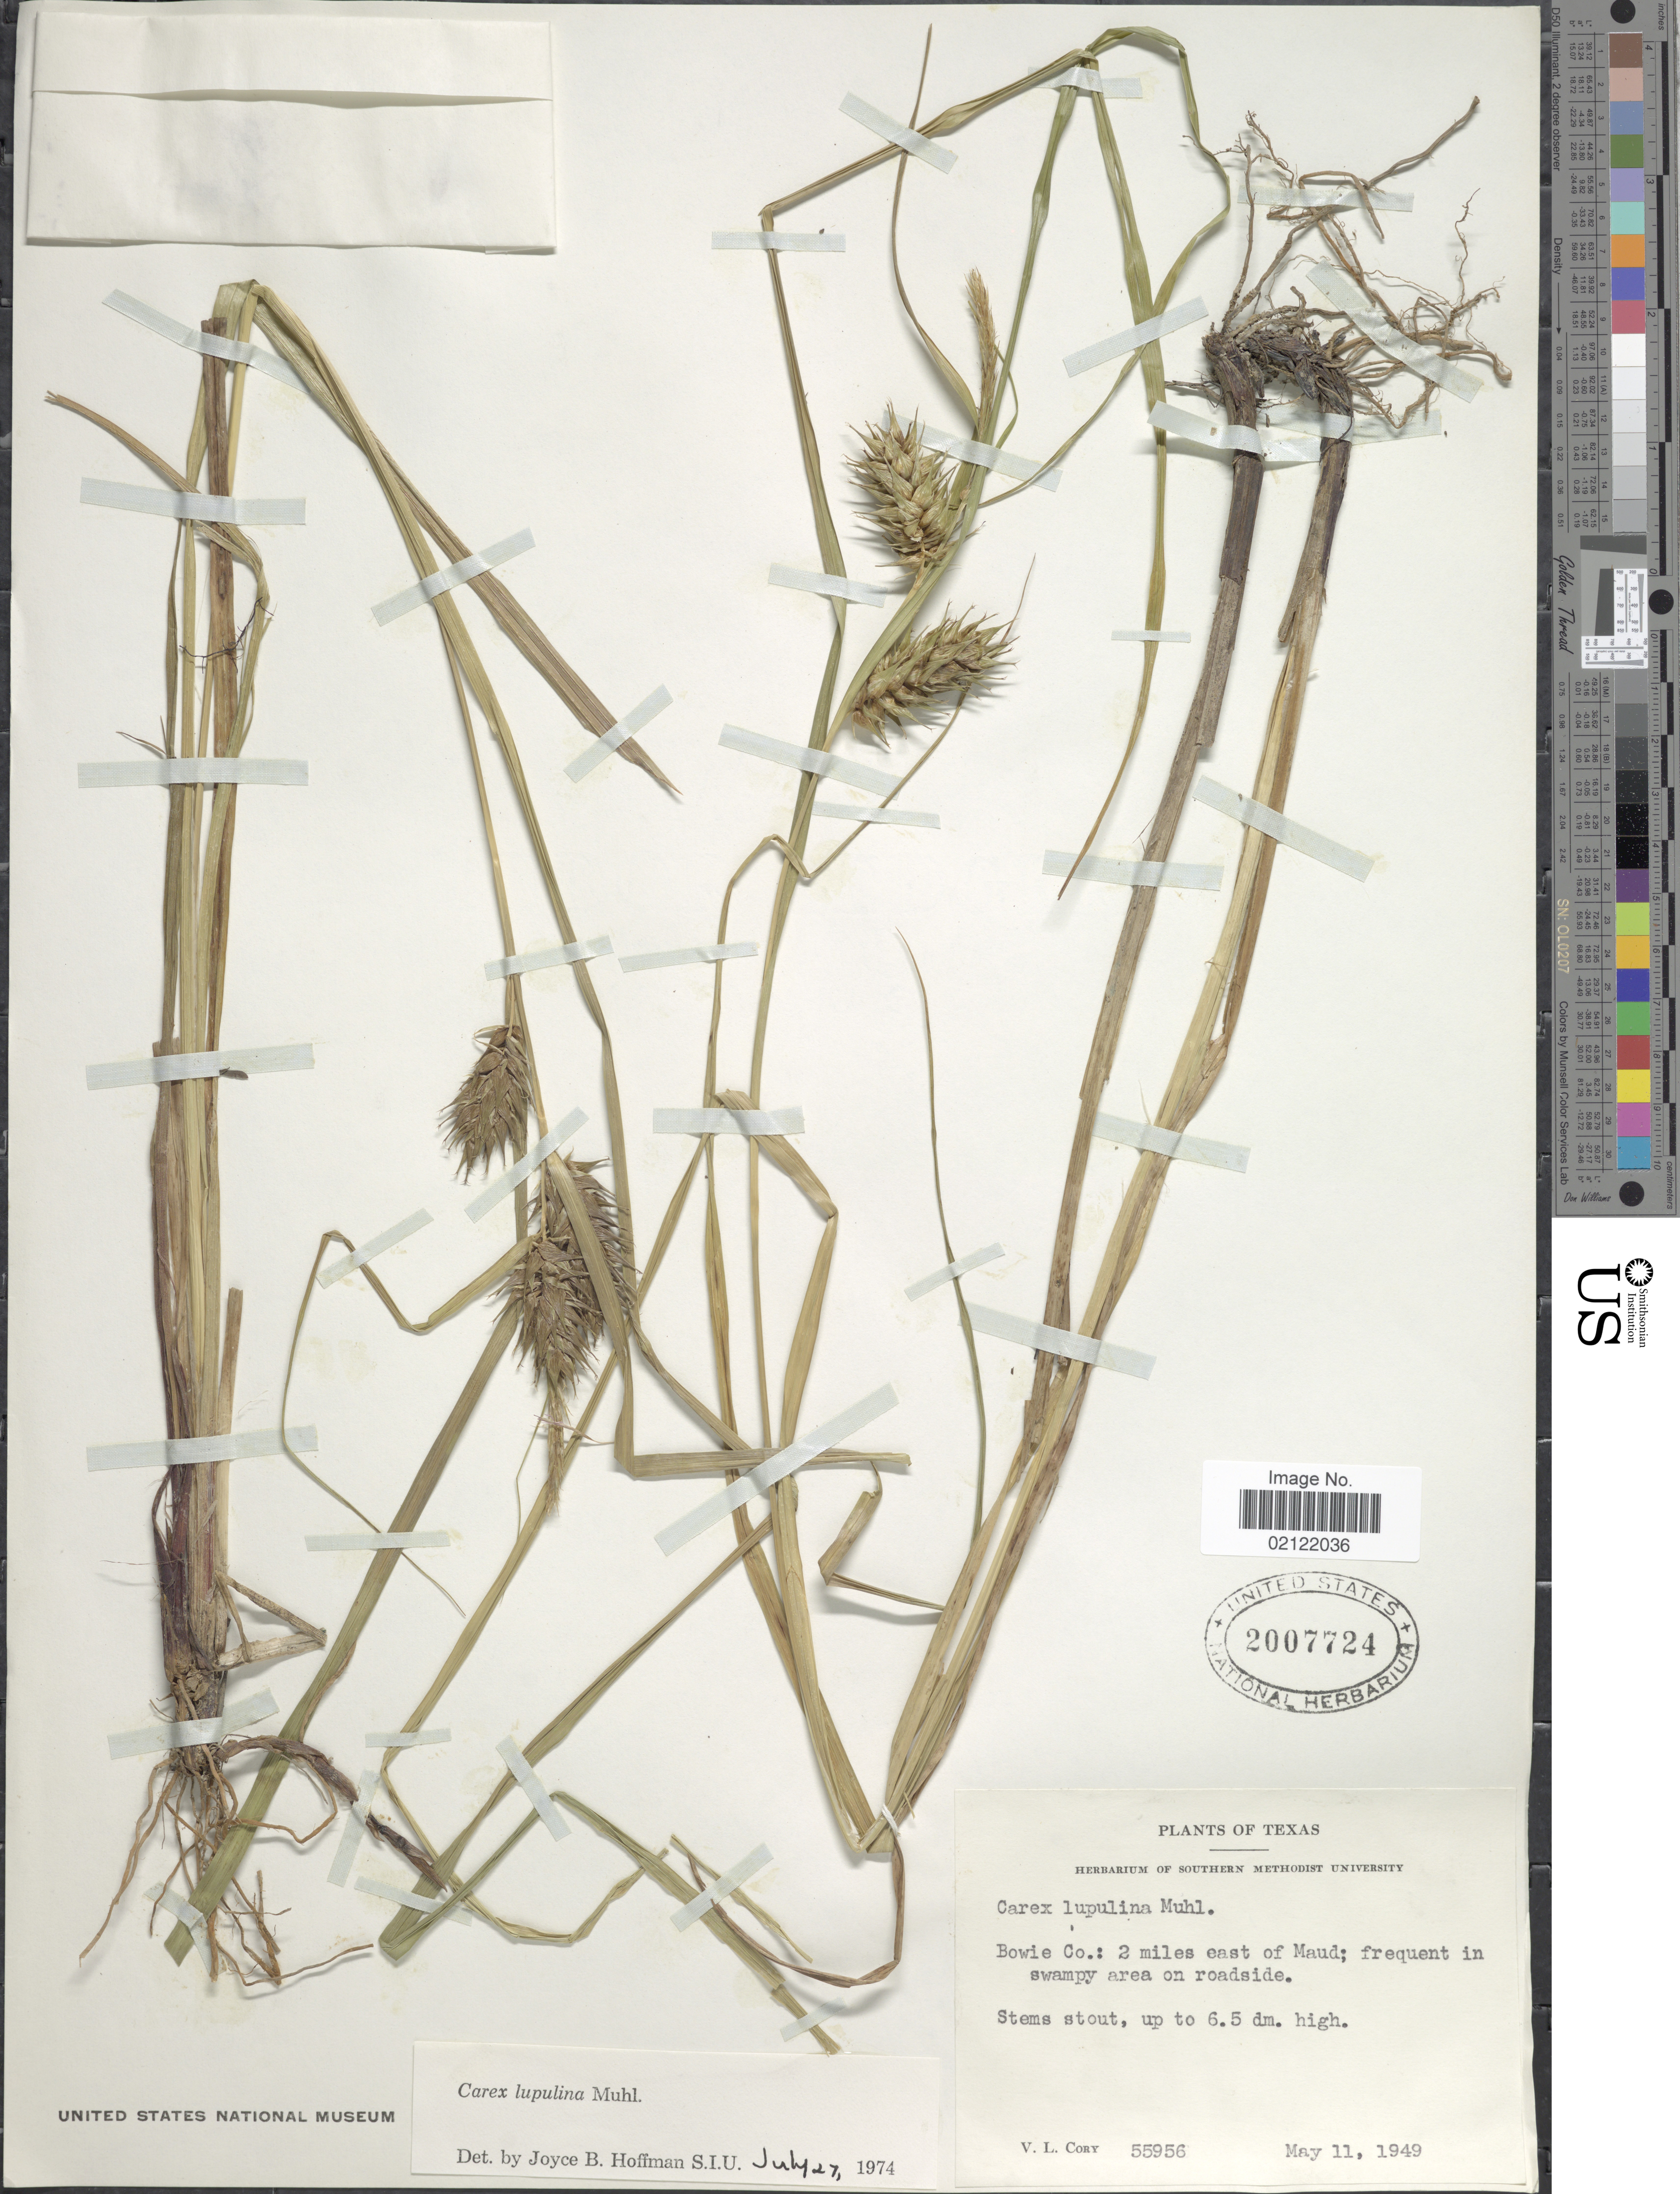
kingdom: Plantae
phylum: Tracheophyta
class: Liliopsida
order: Poales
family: Cyperaceae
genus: Carex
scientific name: Carex lupulina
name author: Muhl. ex Willd.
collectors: V. Cory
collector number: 55956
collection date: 1949-05-11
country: United States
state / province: Texas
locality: Bowie Co.: 2 miles east of Maud; frequent in swampy area on roadside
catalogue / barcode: US 2007724